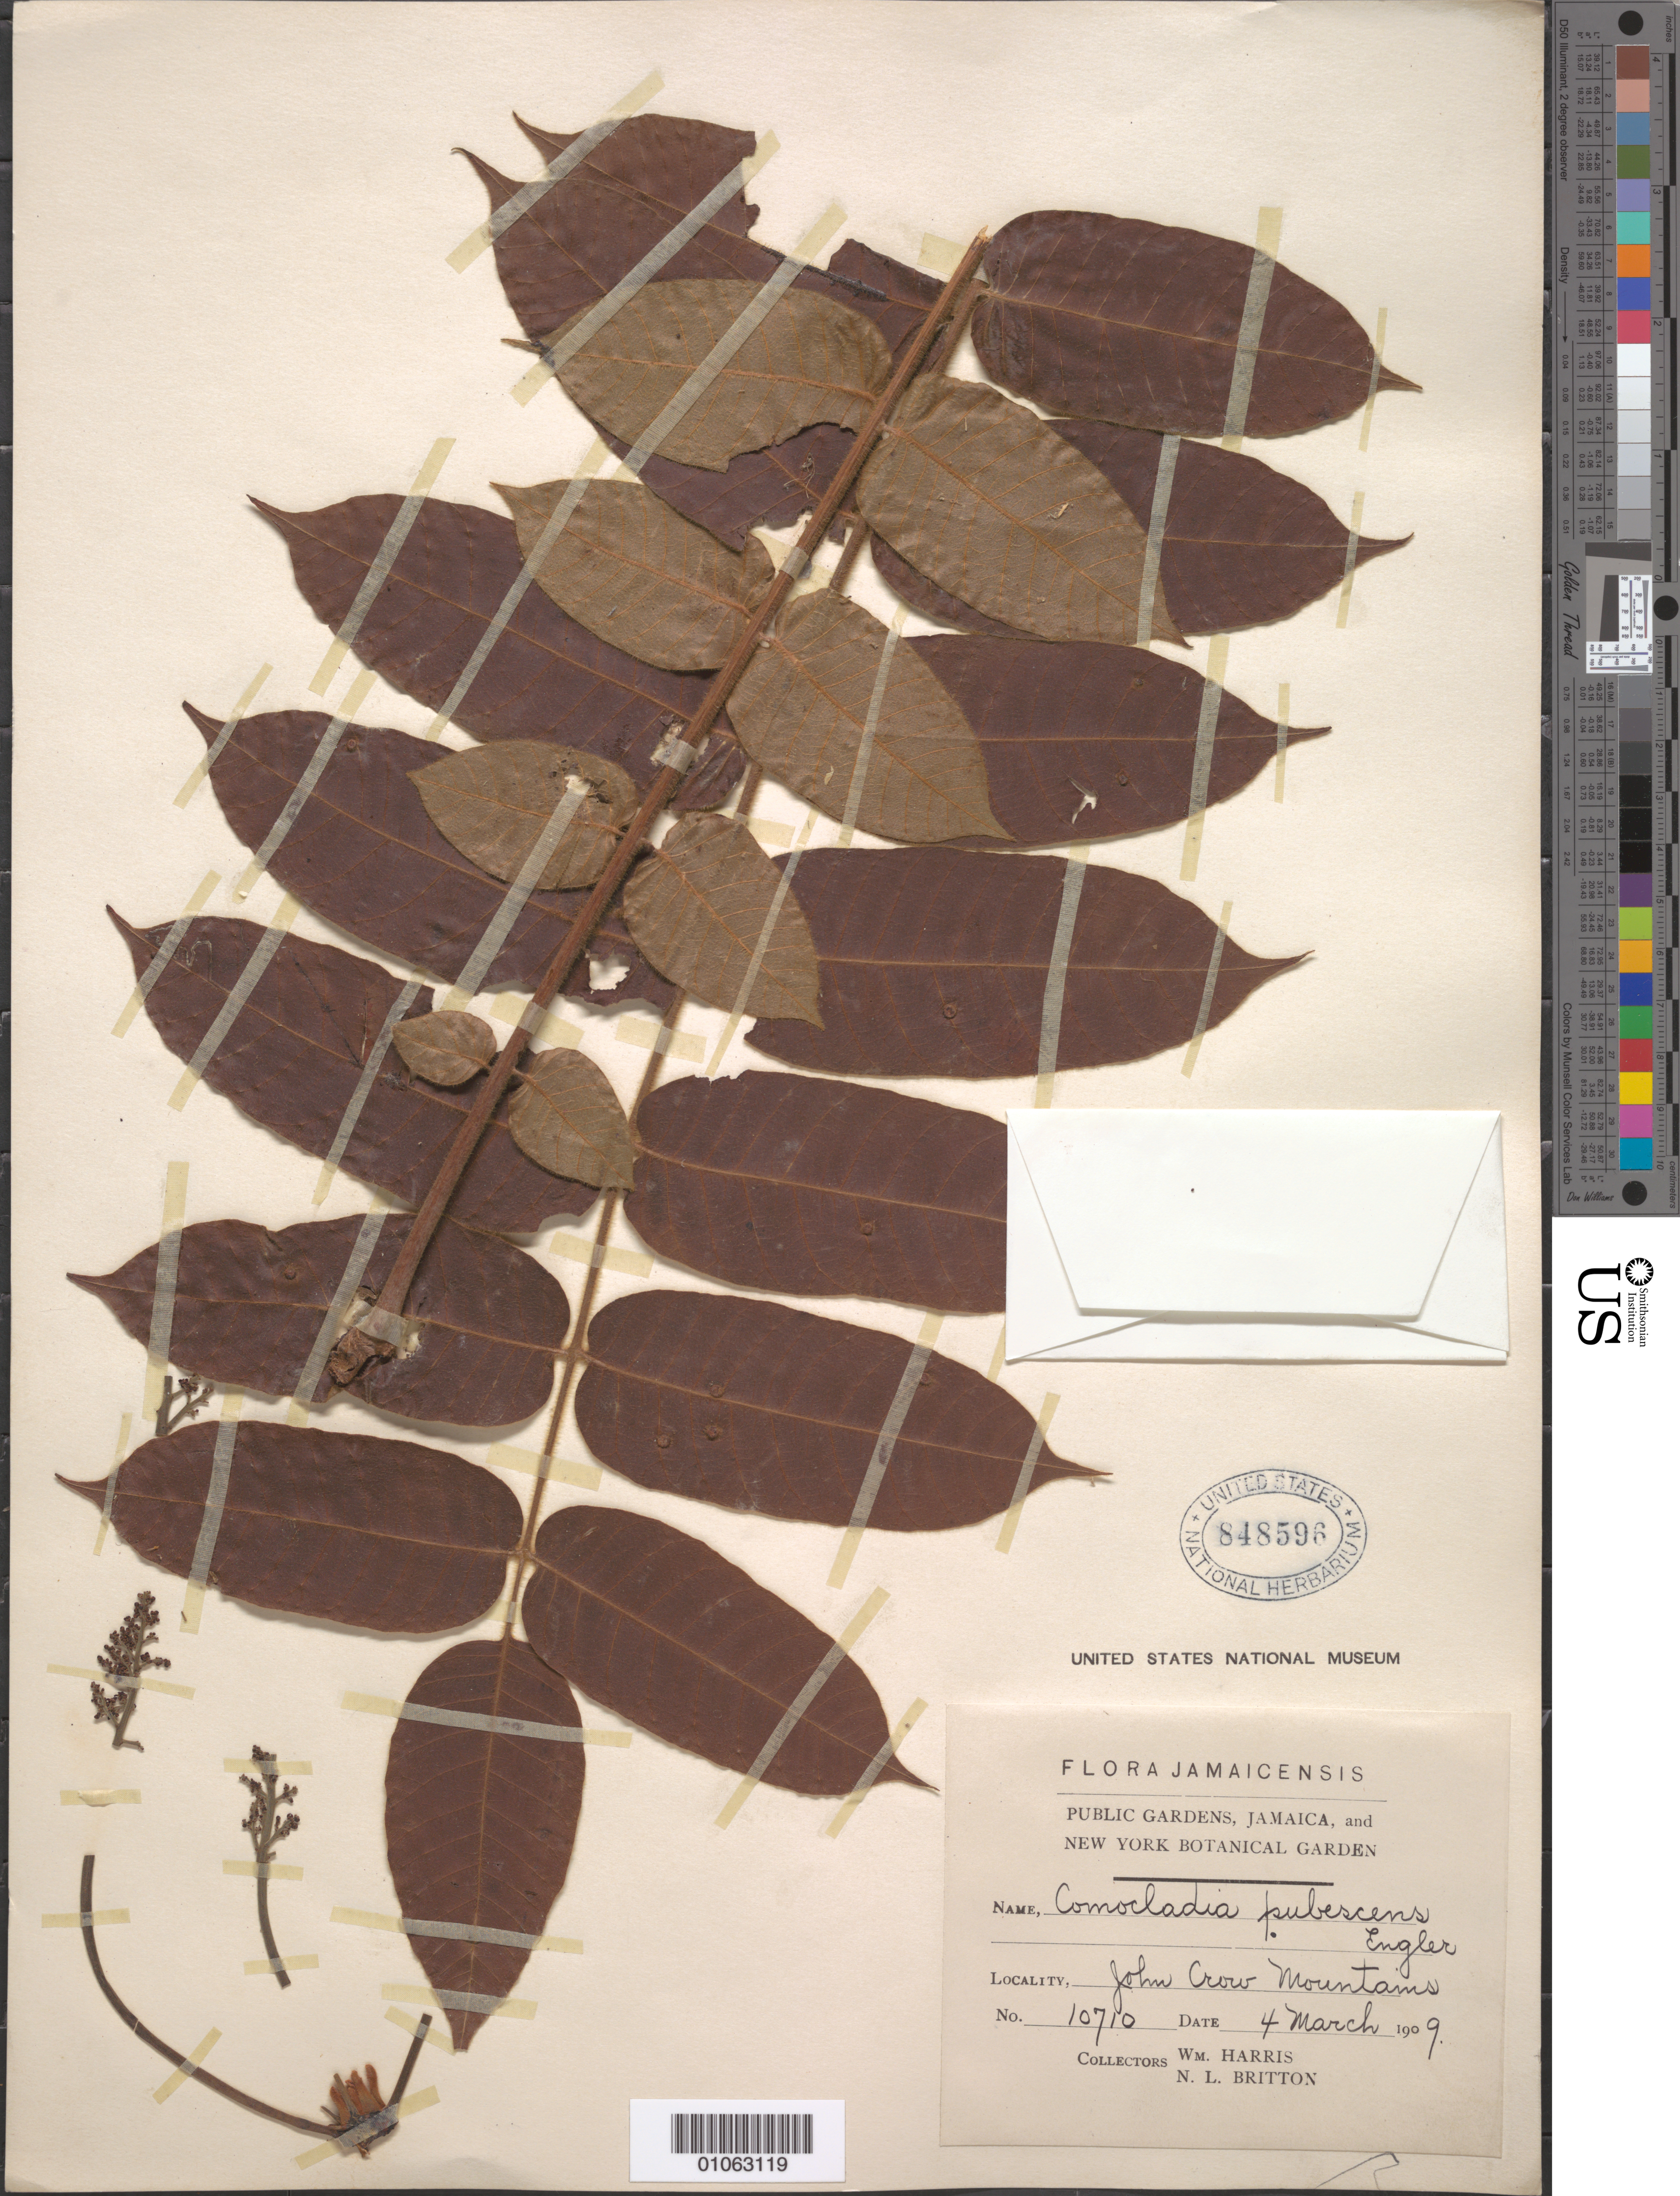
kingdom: Plantae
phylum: Tracheophyta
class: Magnoliopsida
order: Sapindales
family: Anacardiaceae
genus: Comocladia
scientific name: Comocladia pubescens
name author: Engl.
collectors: W. Harris & N. Britton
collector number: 10710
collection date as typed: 04 Mar 1909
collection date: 1909-03-04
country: Jamaica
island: Jamaica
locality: John Crow mountains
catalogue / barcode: US 848596